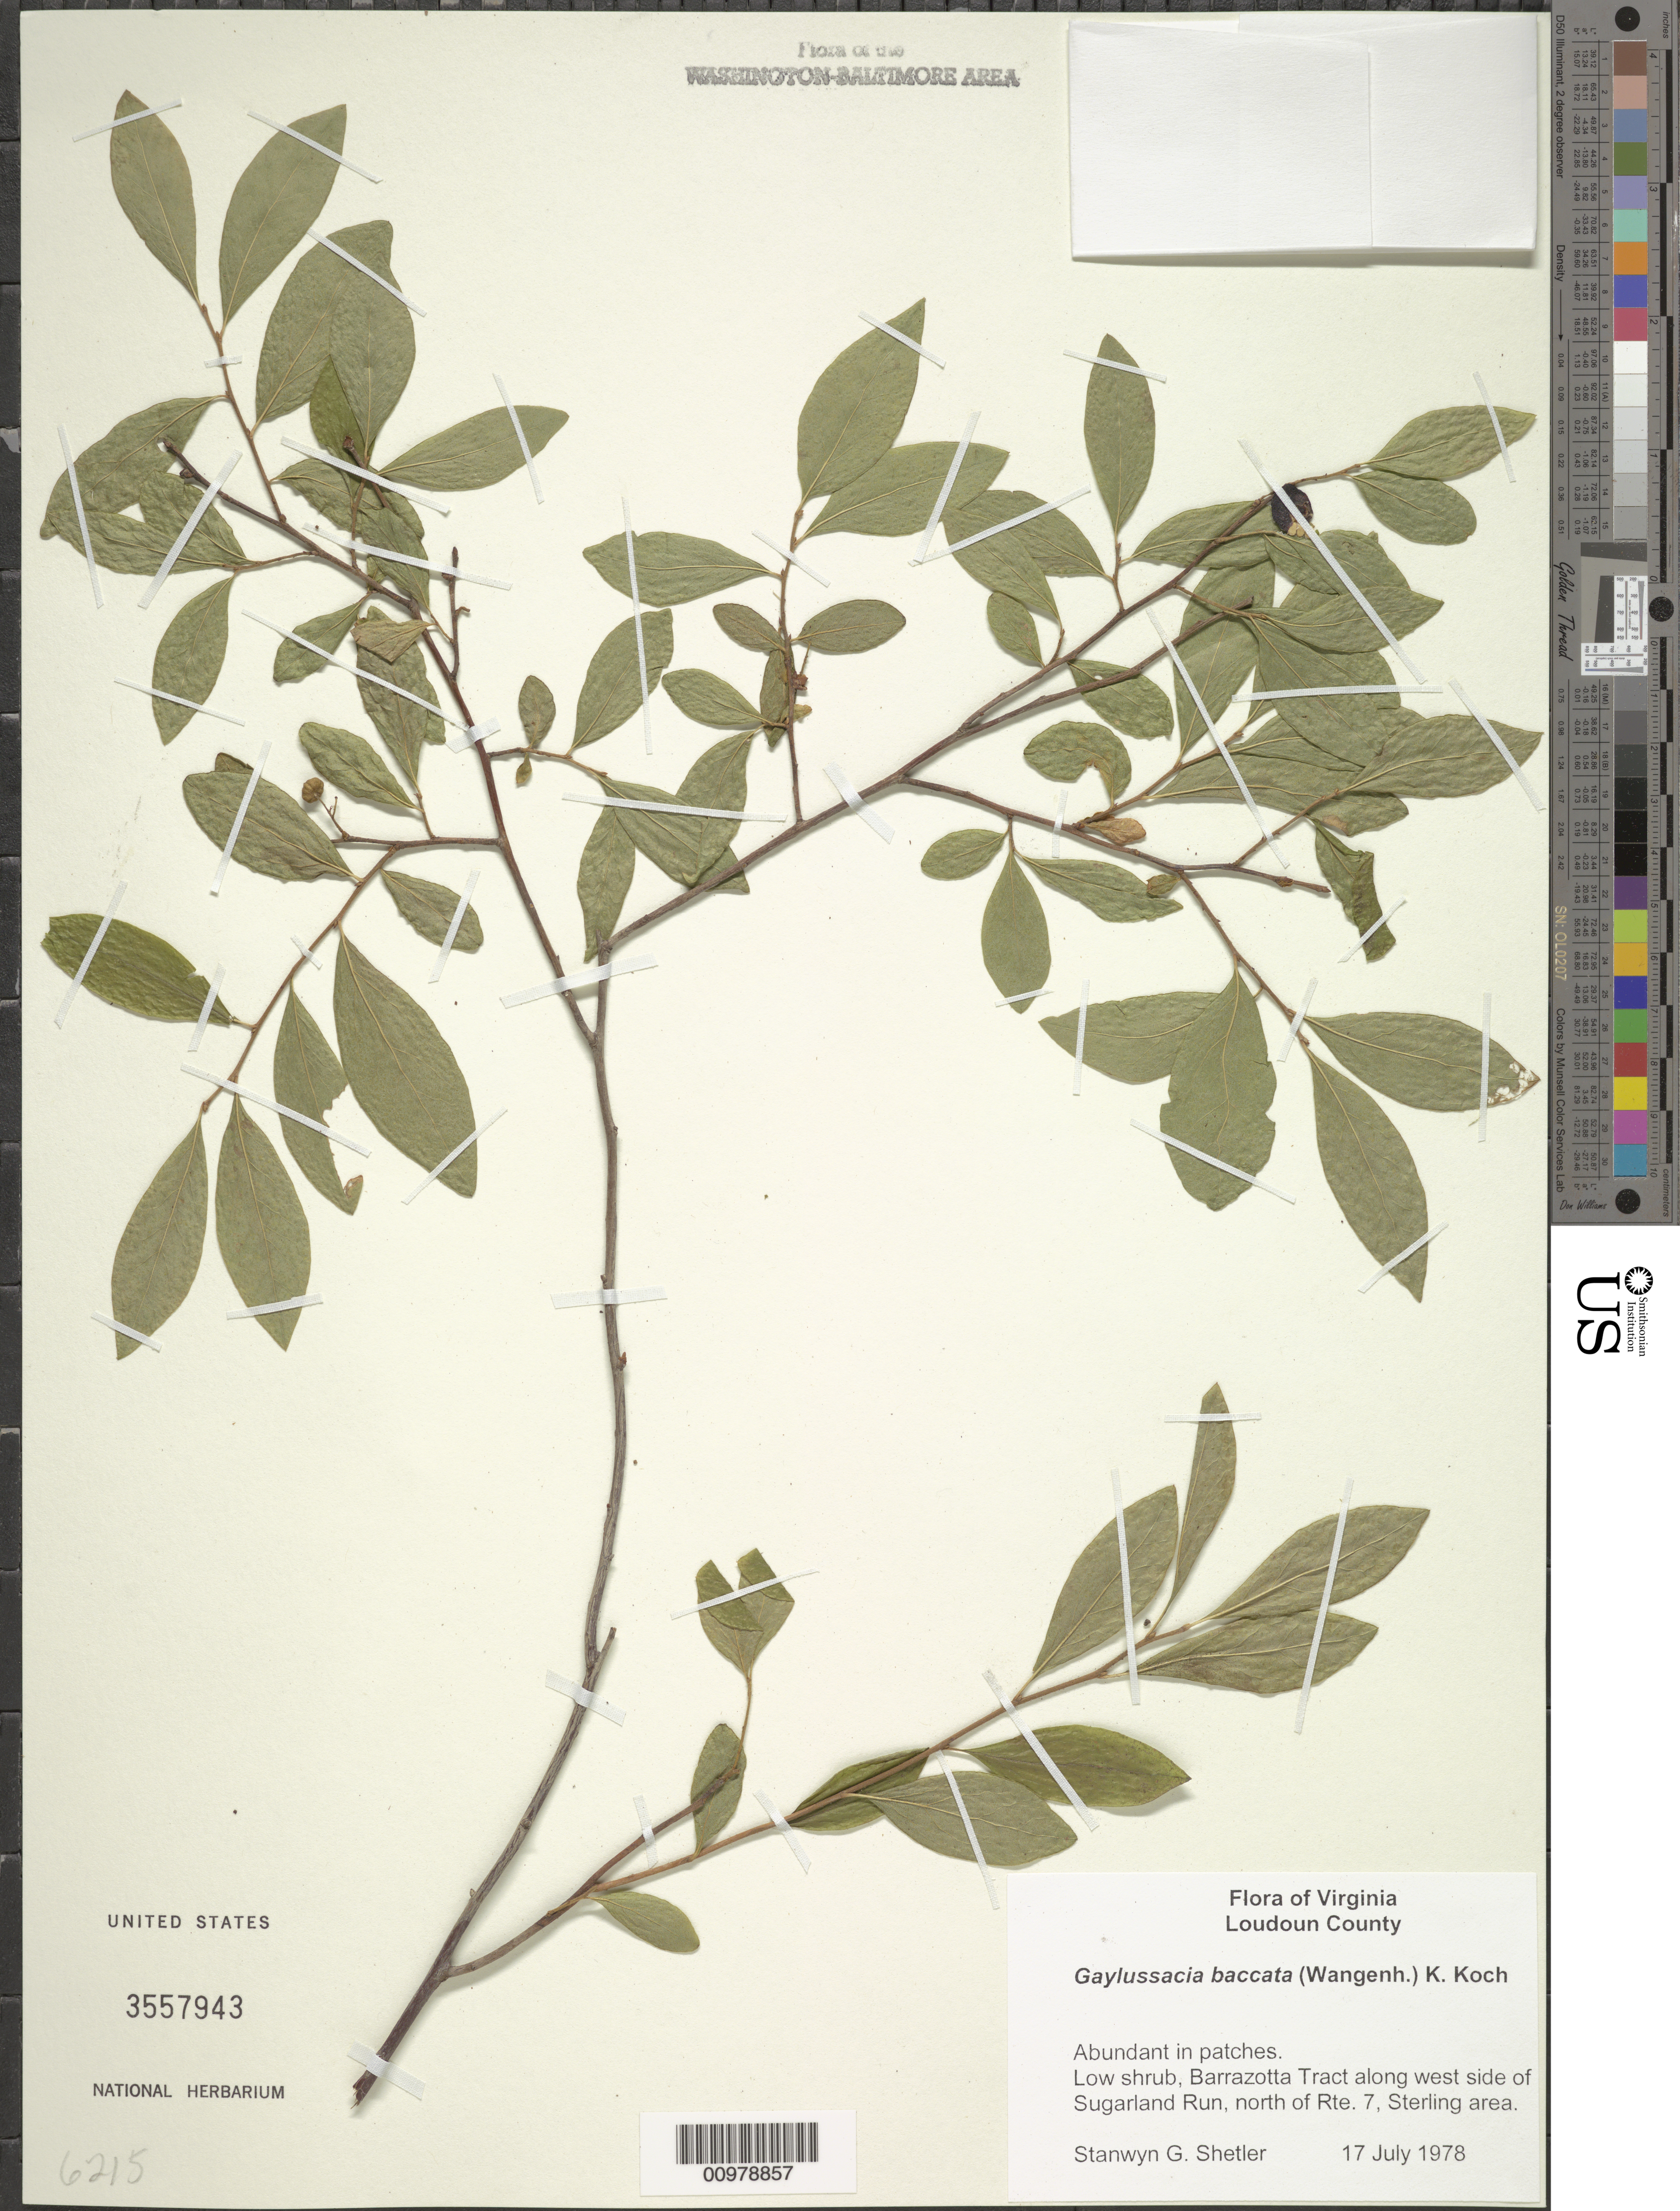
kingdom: Plantae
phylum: Tracheophyta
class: Magnoliopsida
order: Ericales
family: Ericaceae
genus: Gaylussacia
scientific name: Gaylussacia baccata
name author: (Wangenh.) K. Koch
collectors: S. Shetler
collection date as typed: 17 July 1978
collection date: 1978-07-17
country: United States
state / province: Virginia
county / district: Loudoun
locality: Barrazotta Tract along west side of Sugarland Run, north of Rte. 7, Sterling area.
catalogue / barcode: US 3557943